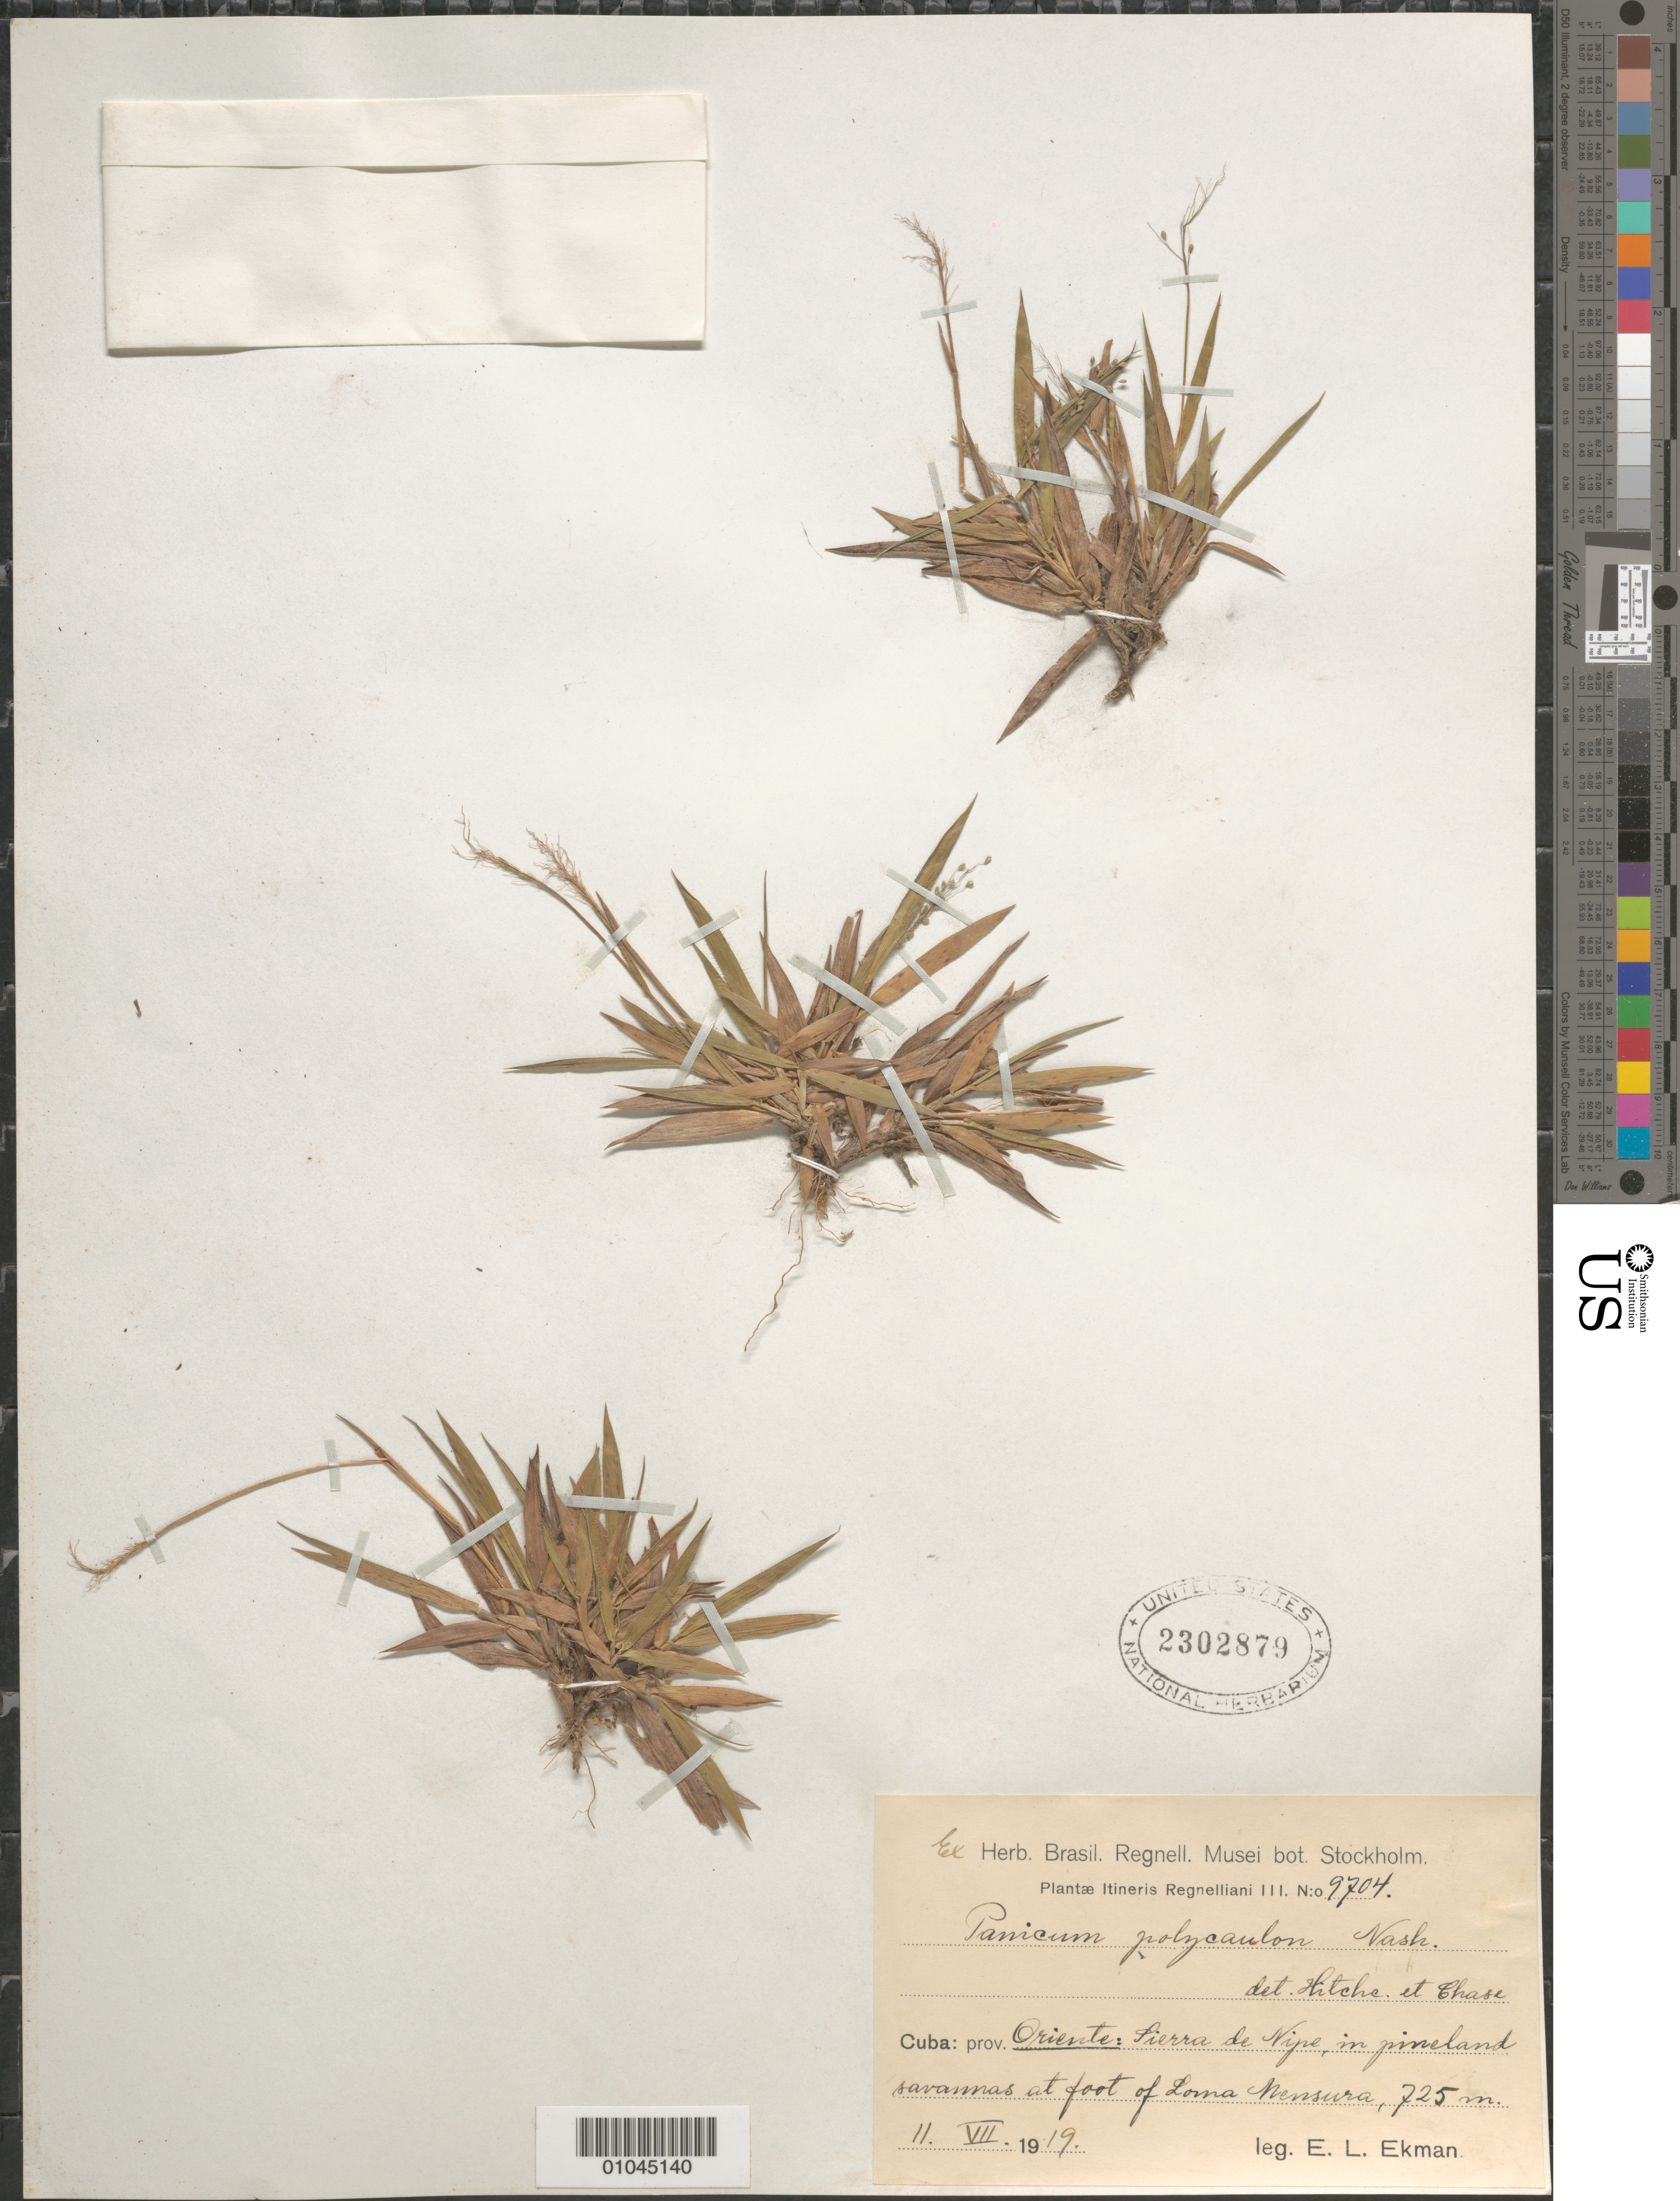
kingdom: Plantae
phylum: Tracheophyta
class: Liliopsida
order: Poales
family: Poaceae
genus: Panicum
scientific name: Panicum polycaulon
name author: Nash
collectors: E. L. Ekman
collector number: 9704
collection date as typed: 11 Jul 1919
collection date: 1919-07-11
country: Cuba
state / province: Holguín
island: Cuba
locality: Sierra de Nipe, at foot of Loma Mensura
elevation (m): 725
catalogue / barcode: US 2302879